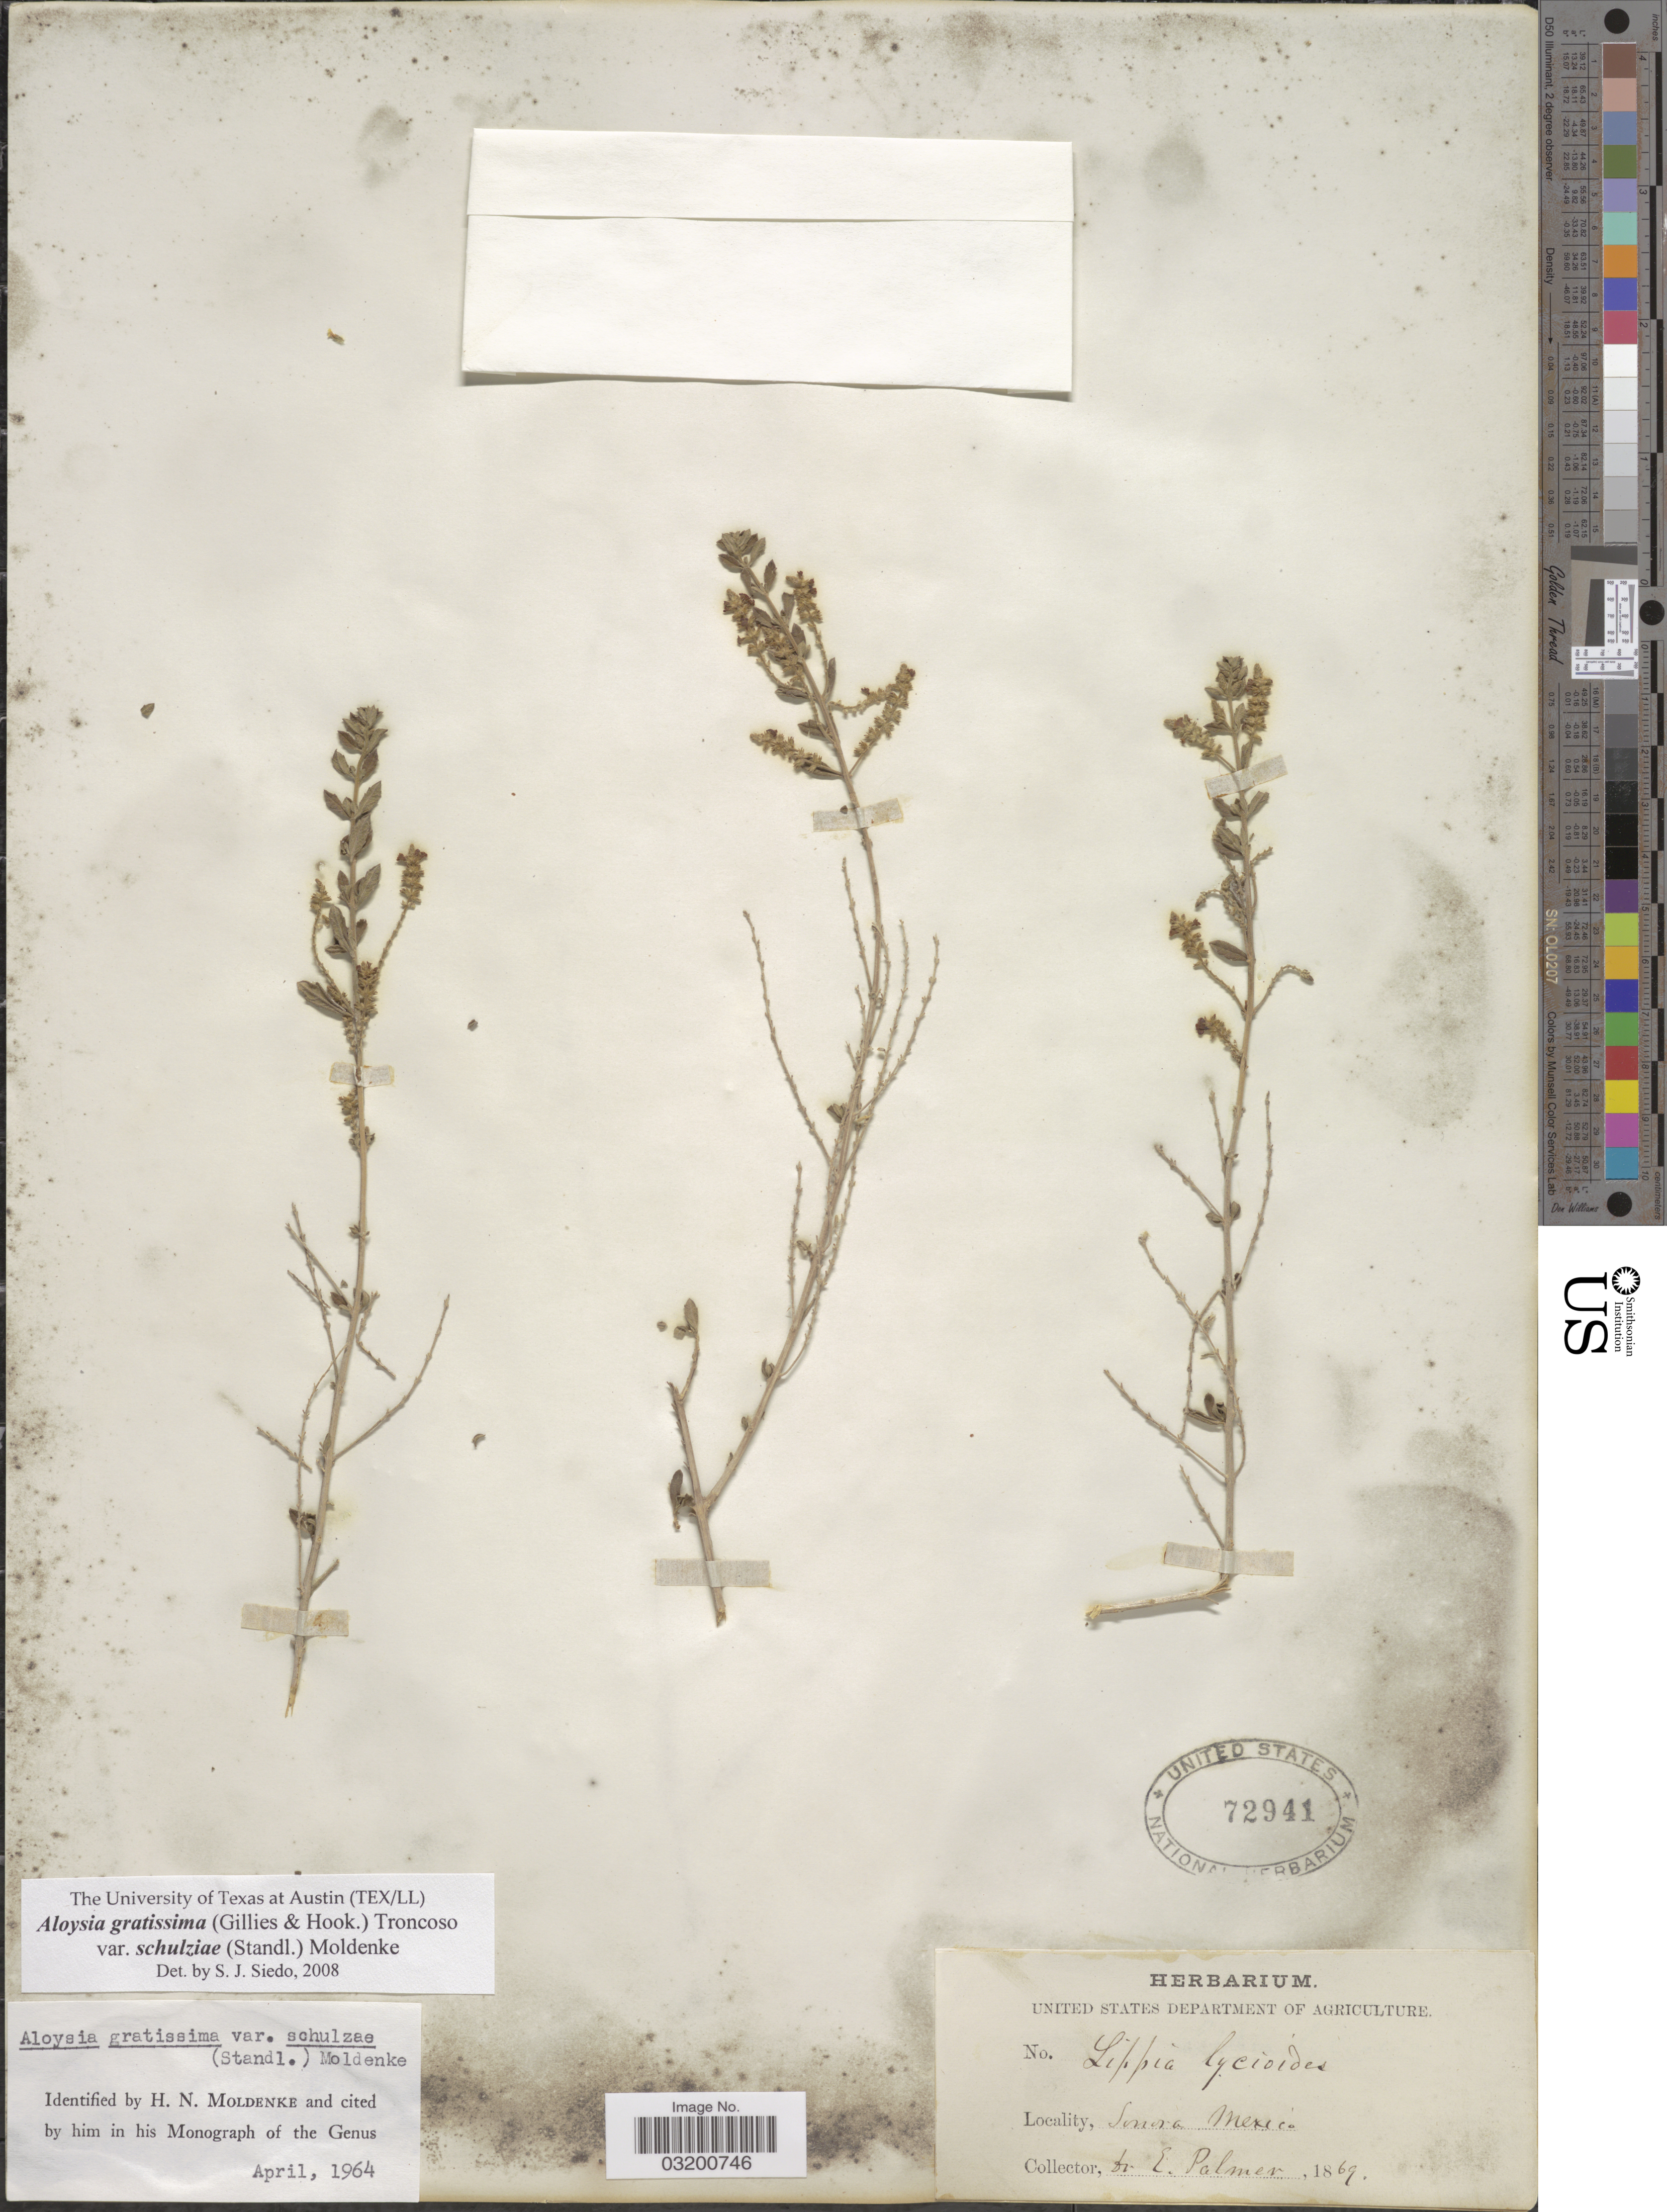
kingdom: Plantae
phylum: Tracheophyta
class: Magnoliopsida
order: Lamiales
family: Verbenaceae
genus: Aloysia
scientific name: Aloysia gratissima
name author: (Gillies & Hook.) Tronc.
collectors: E. Palmer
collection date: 1869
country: Mexico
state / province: Sonora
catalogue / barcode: US 72941